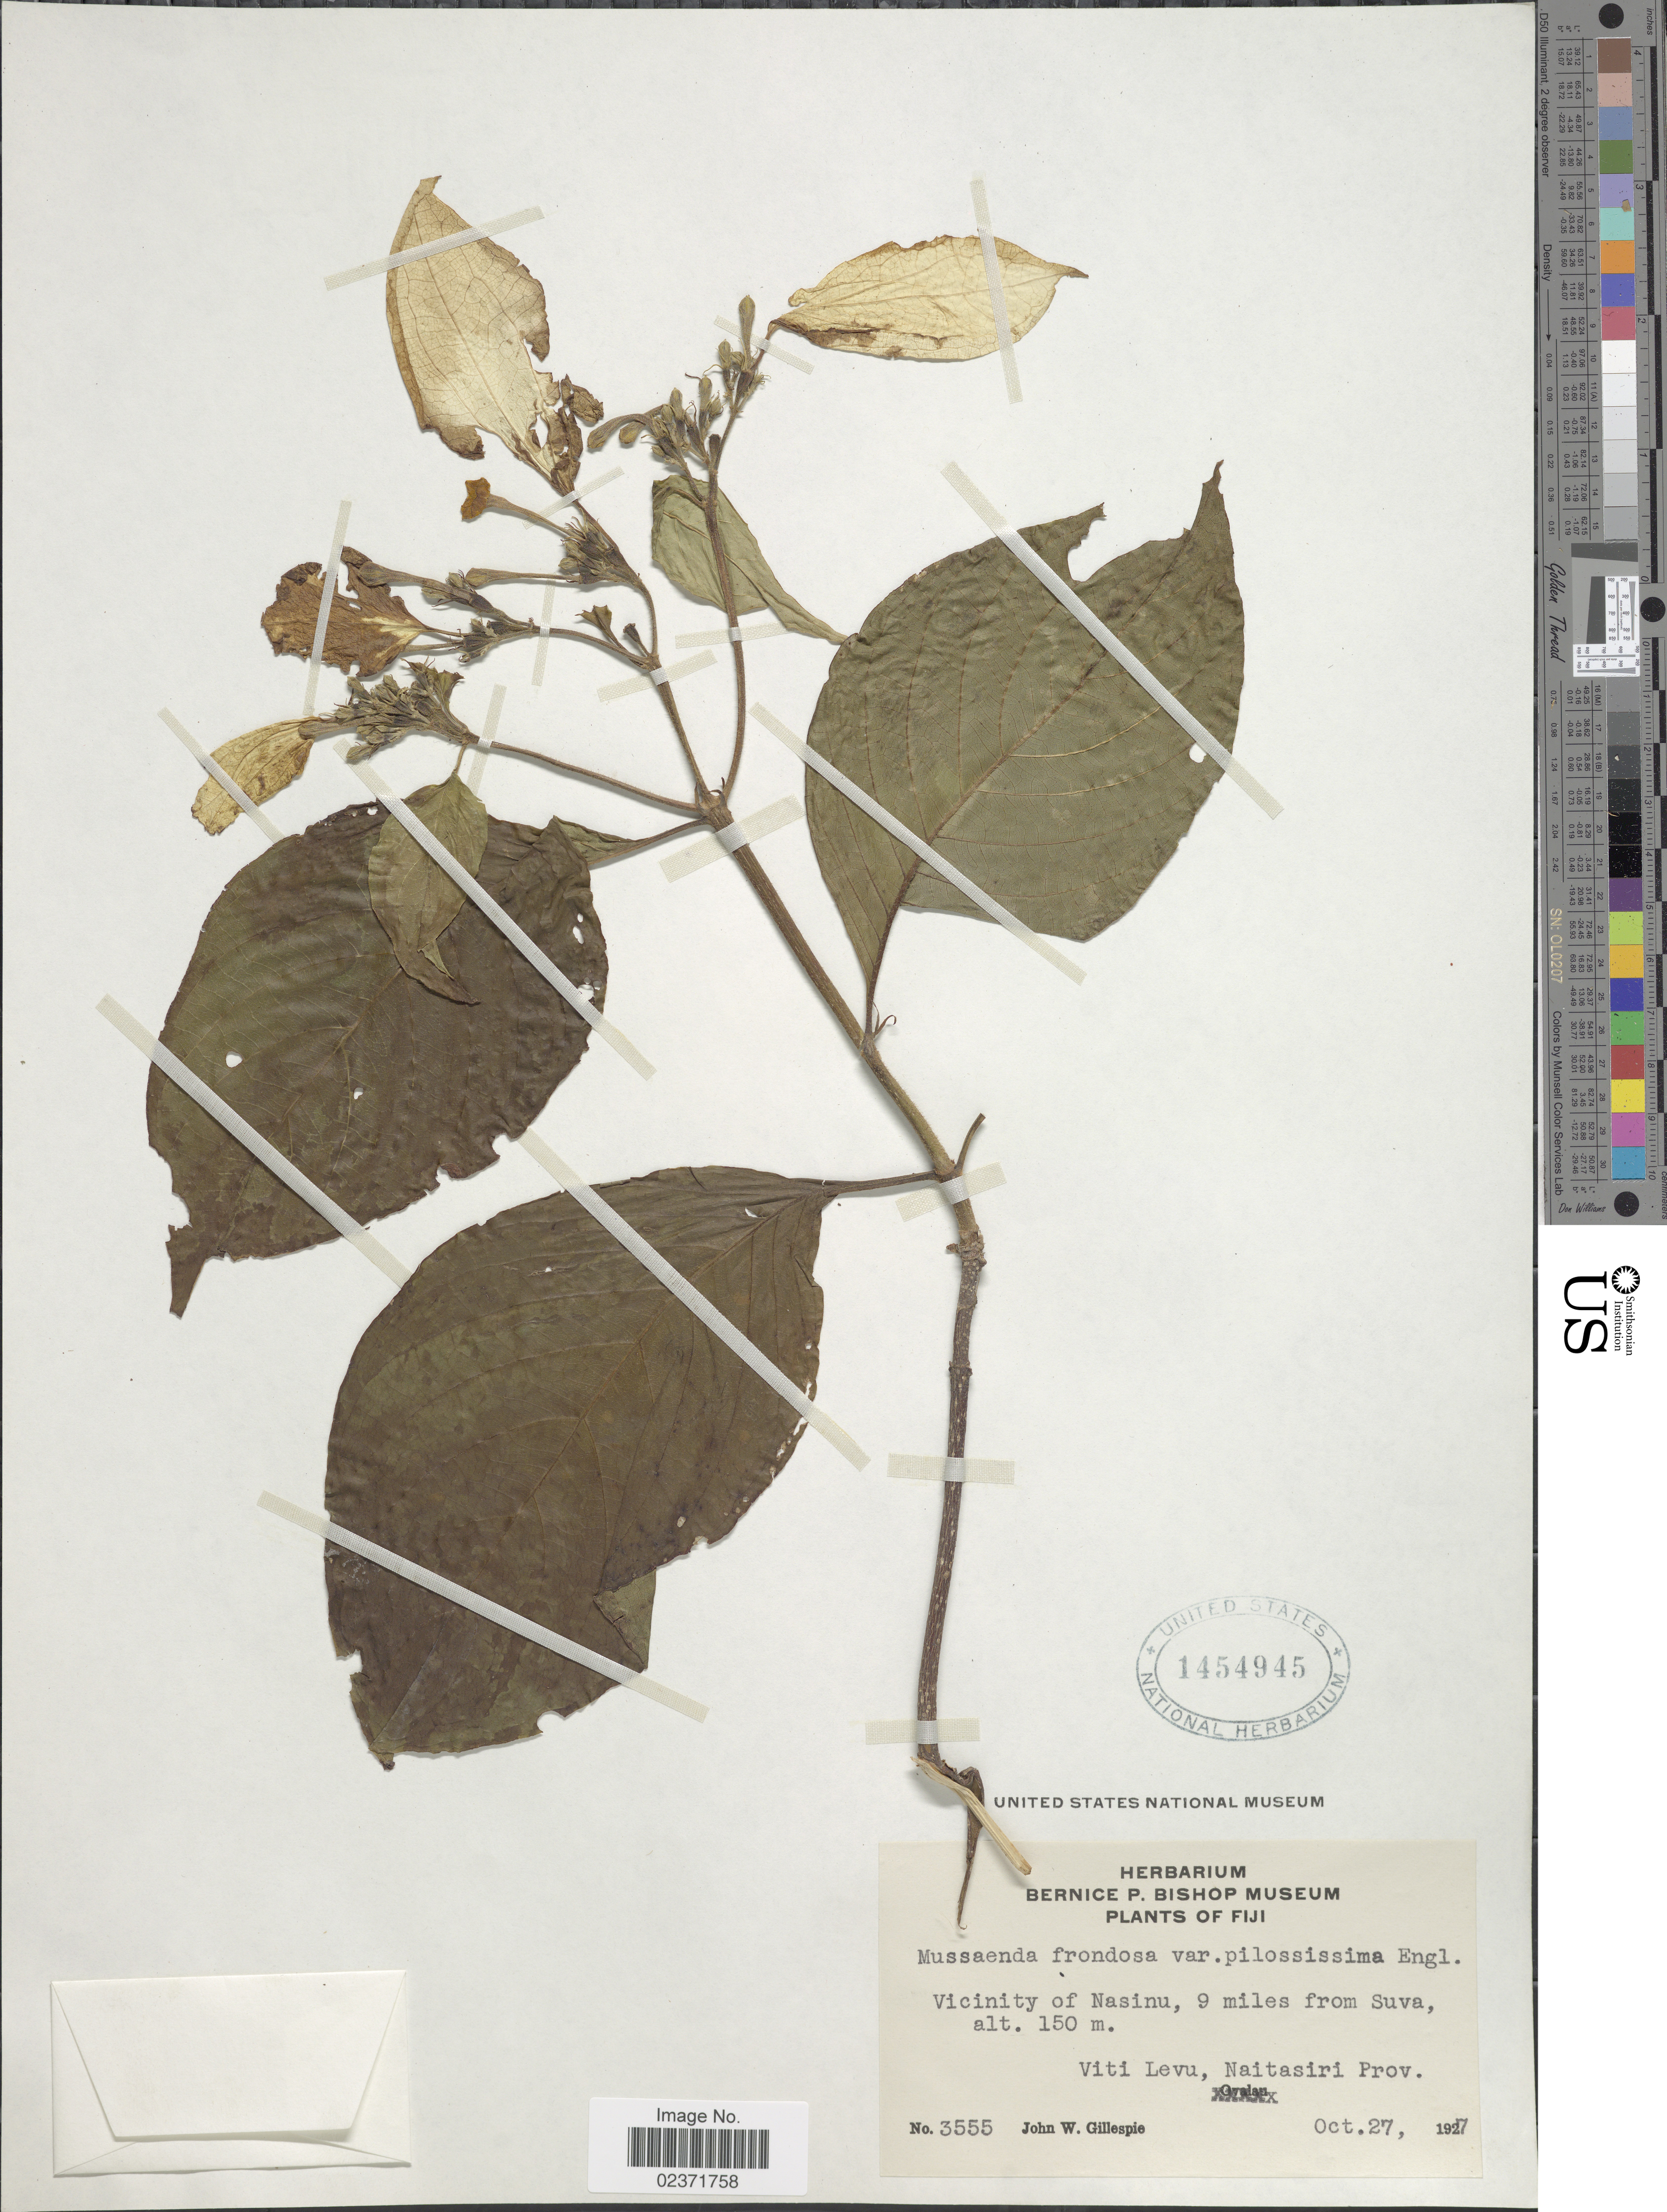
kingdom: Plantae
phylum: Tracheophyta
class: Magnoliopsida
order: Gentianales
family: Rubiaceae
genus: Mussaenda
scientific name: Mussaenda raiateensis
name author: J.W. Moore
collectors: J. W. Gillespie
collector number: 3555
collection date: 1927-10-27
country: Fiji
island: Viti Levu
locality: Vicinity of Nasinu, 9 miles from Suva, Viti Levu, Naitasiri Prov.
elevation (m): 150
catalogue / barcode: US 1454945